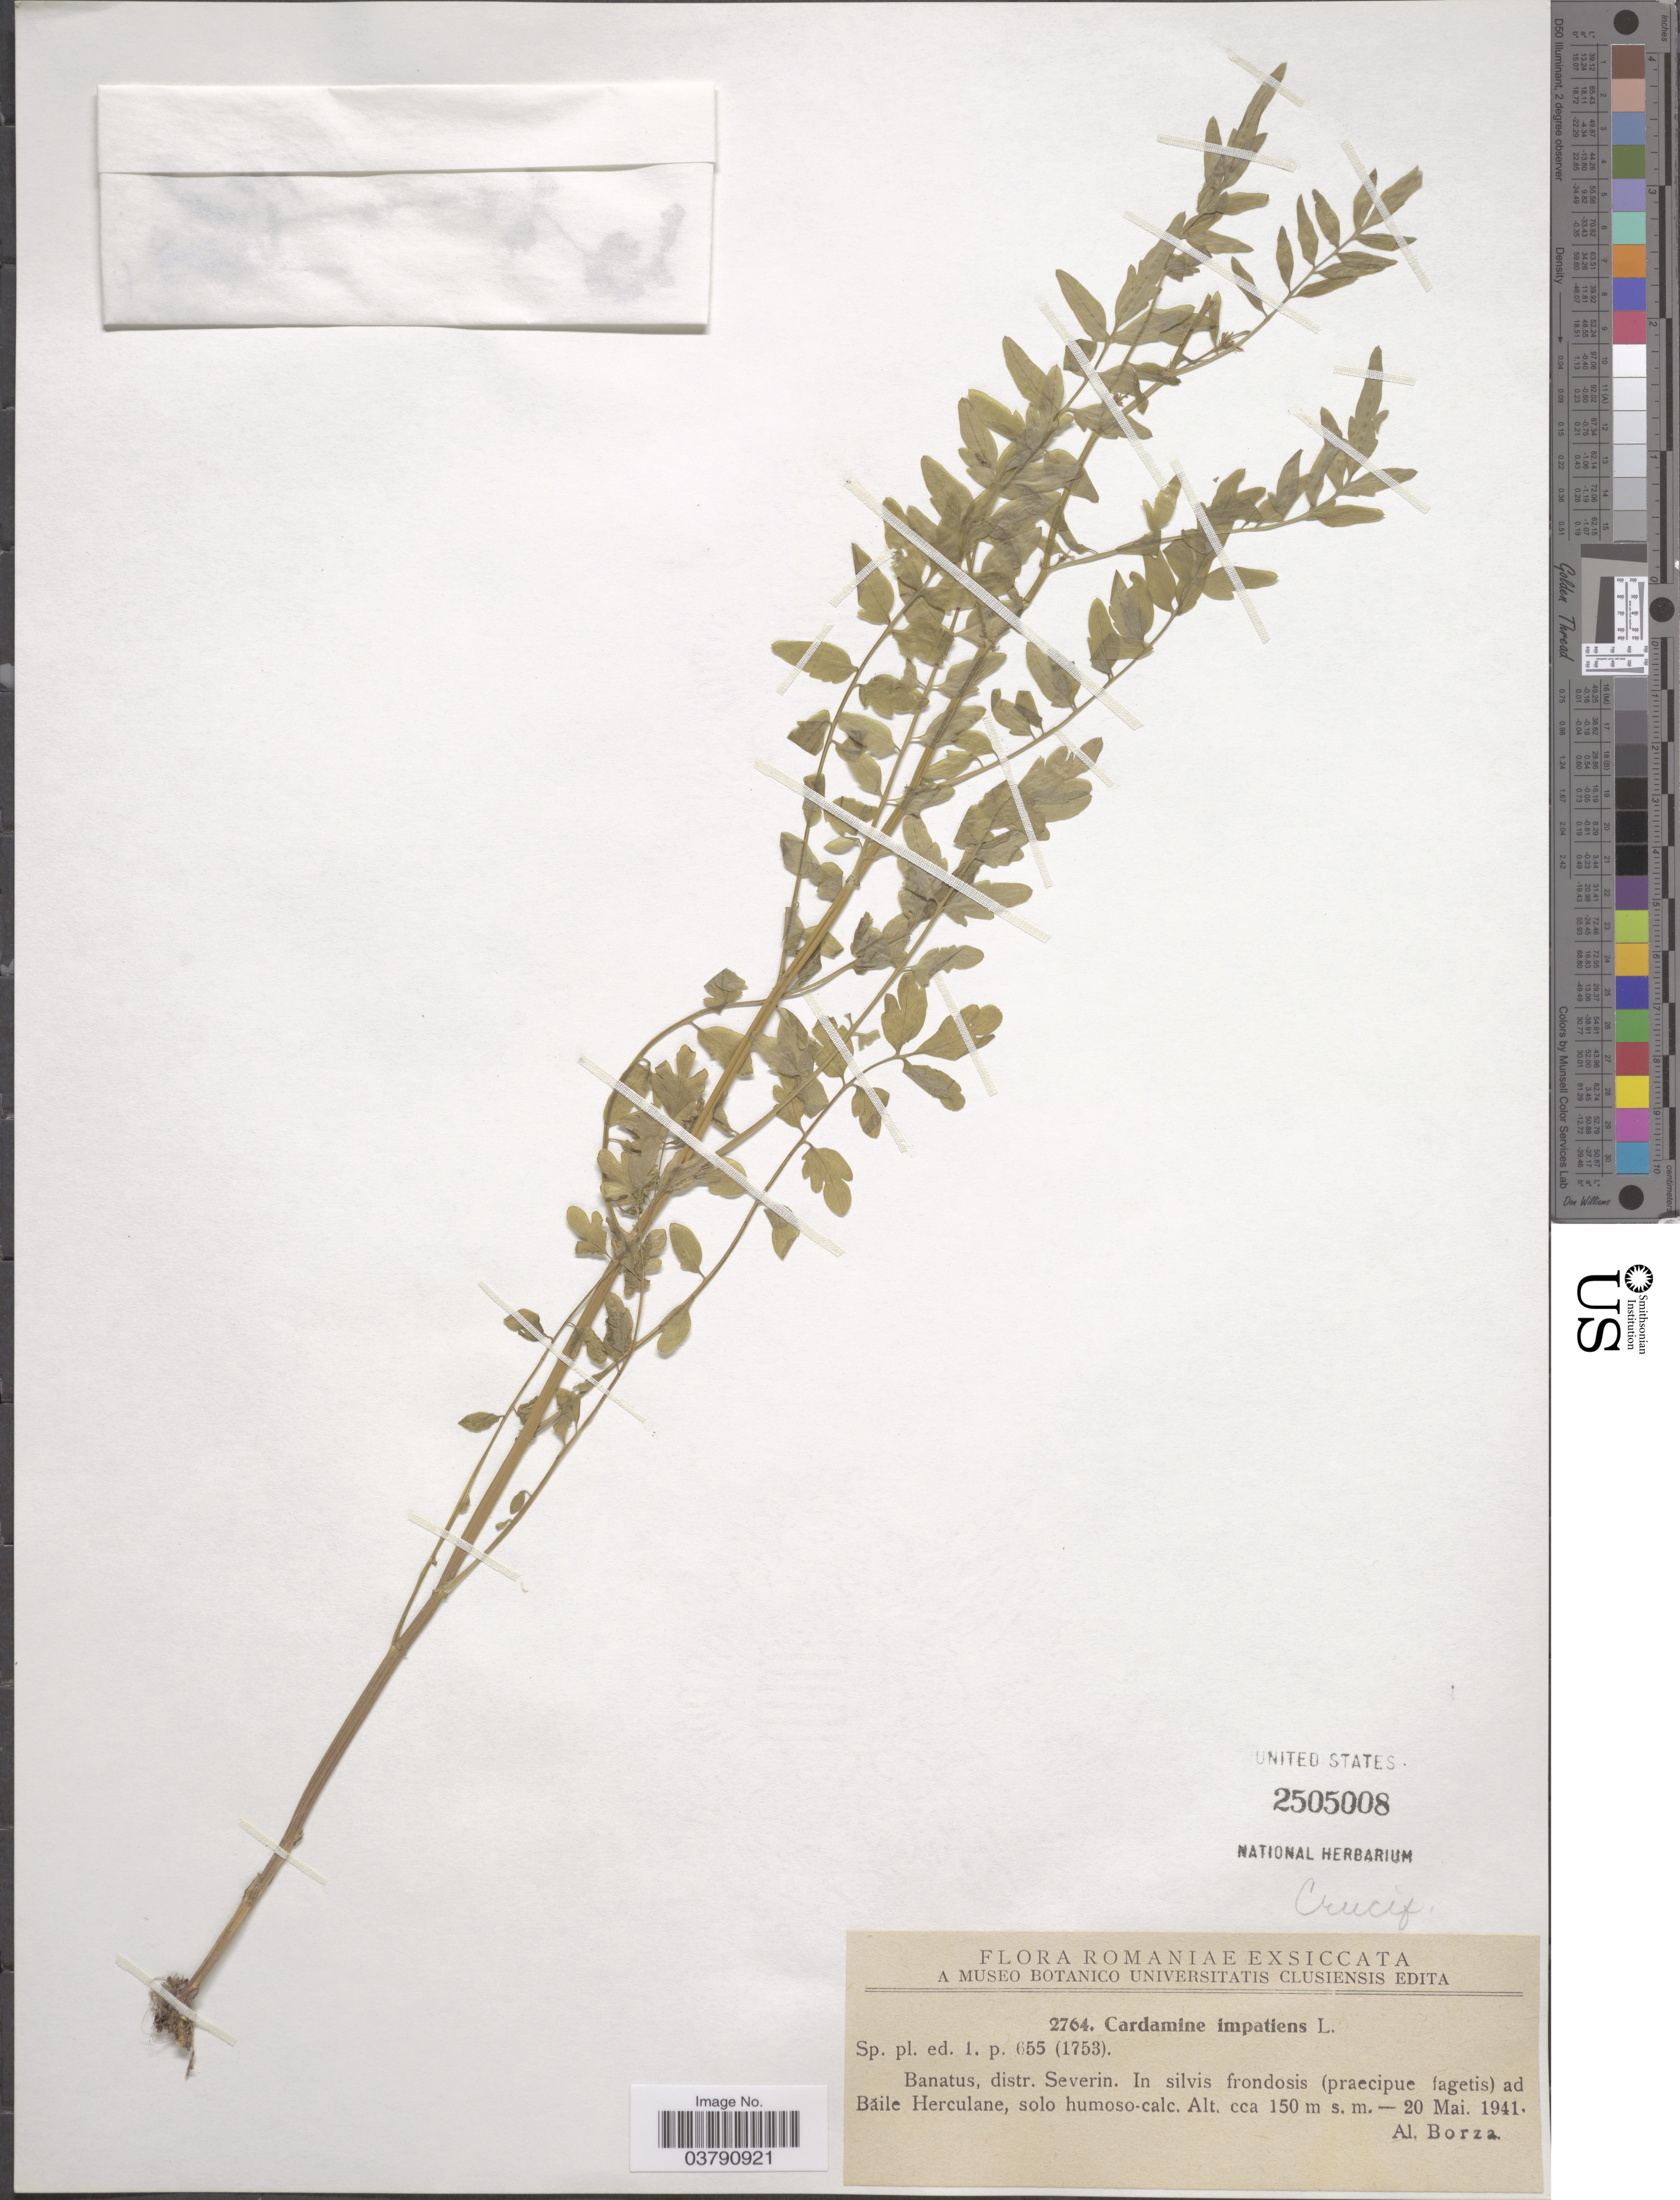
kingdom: Plantae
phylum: Tracheophyta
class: Magnoliopsida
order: Brassicales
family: Brassicaceae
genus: Cardamine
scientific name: Cardamine impatiens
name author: L.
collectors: A. Borza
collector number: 2764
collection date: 1941-05-20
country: Romania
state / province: Caras-Severin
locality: Banatus, distr. Severin. In silvis frondosis (praecipue fagetis) ad Băile Herculane, solo humoso-calc.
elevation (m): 150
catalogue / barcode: US 2505008